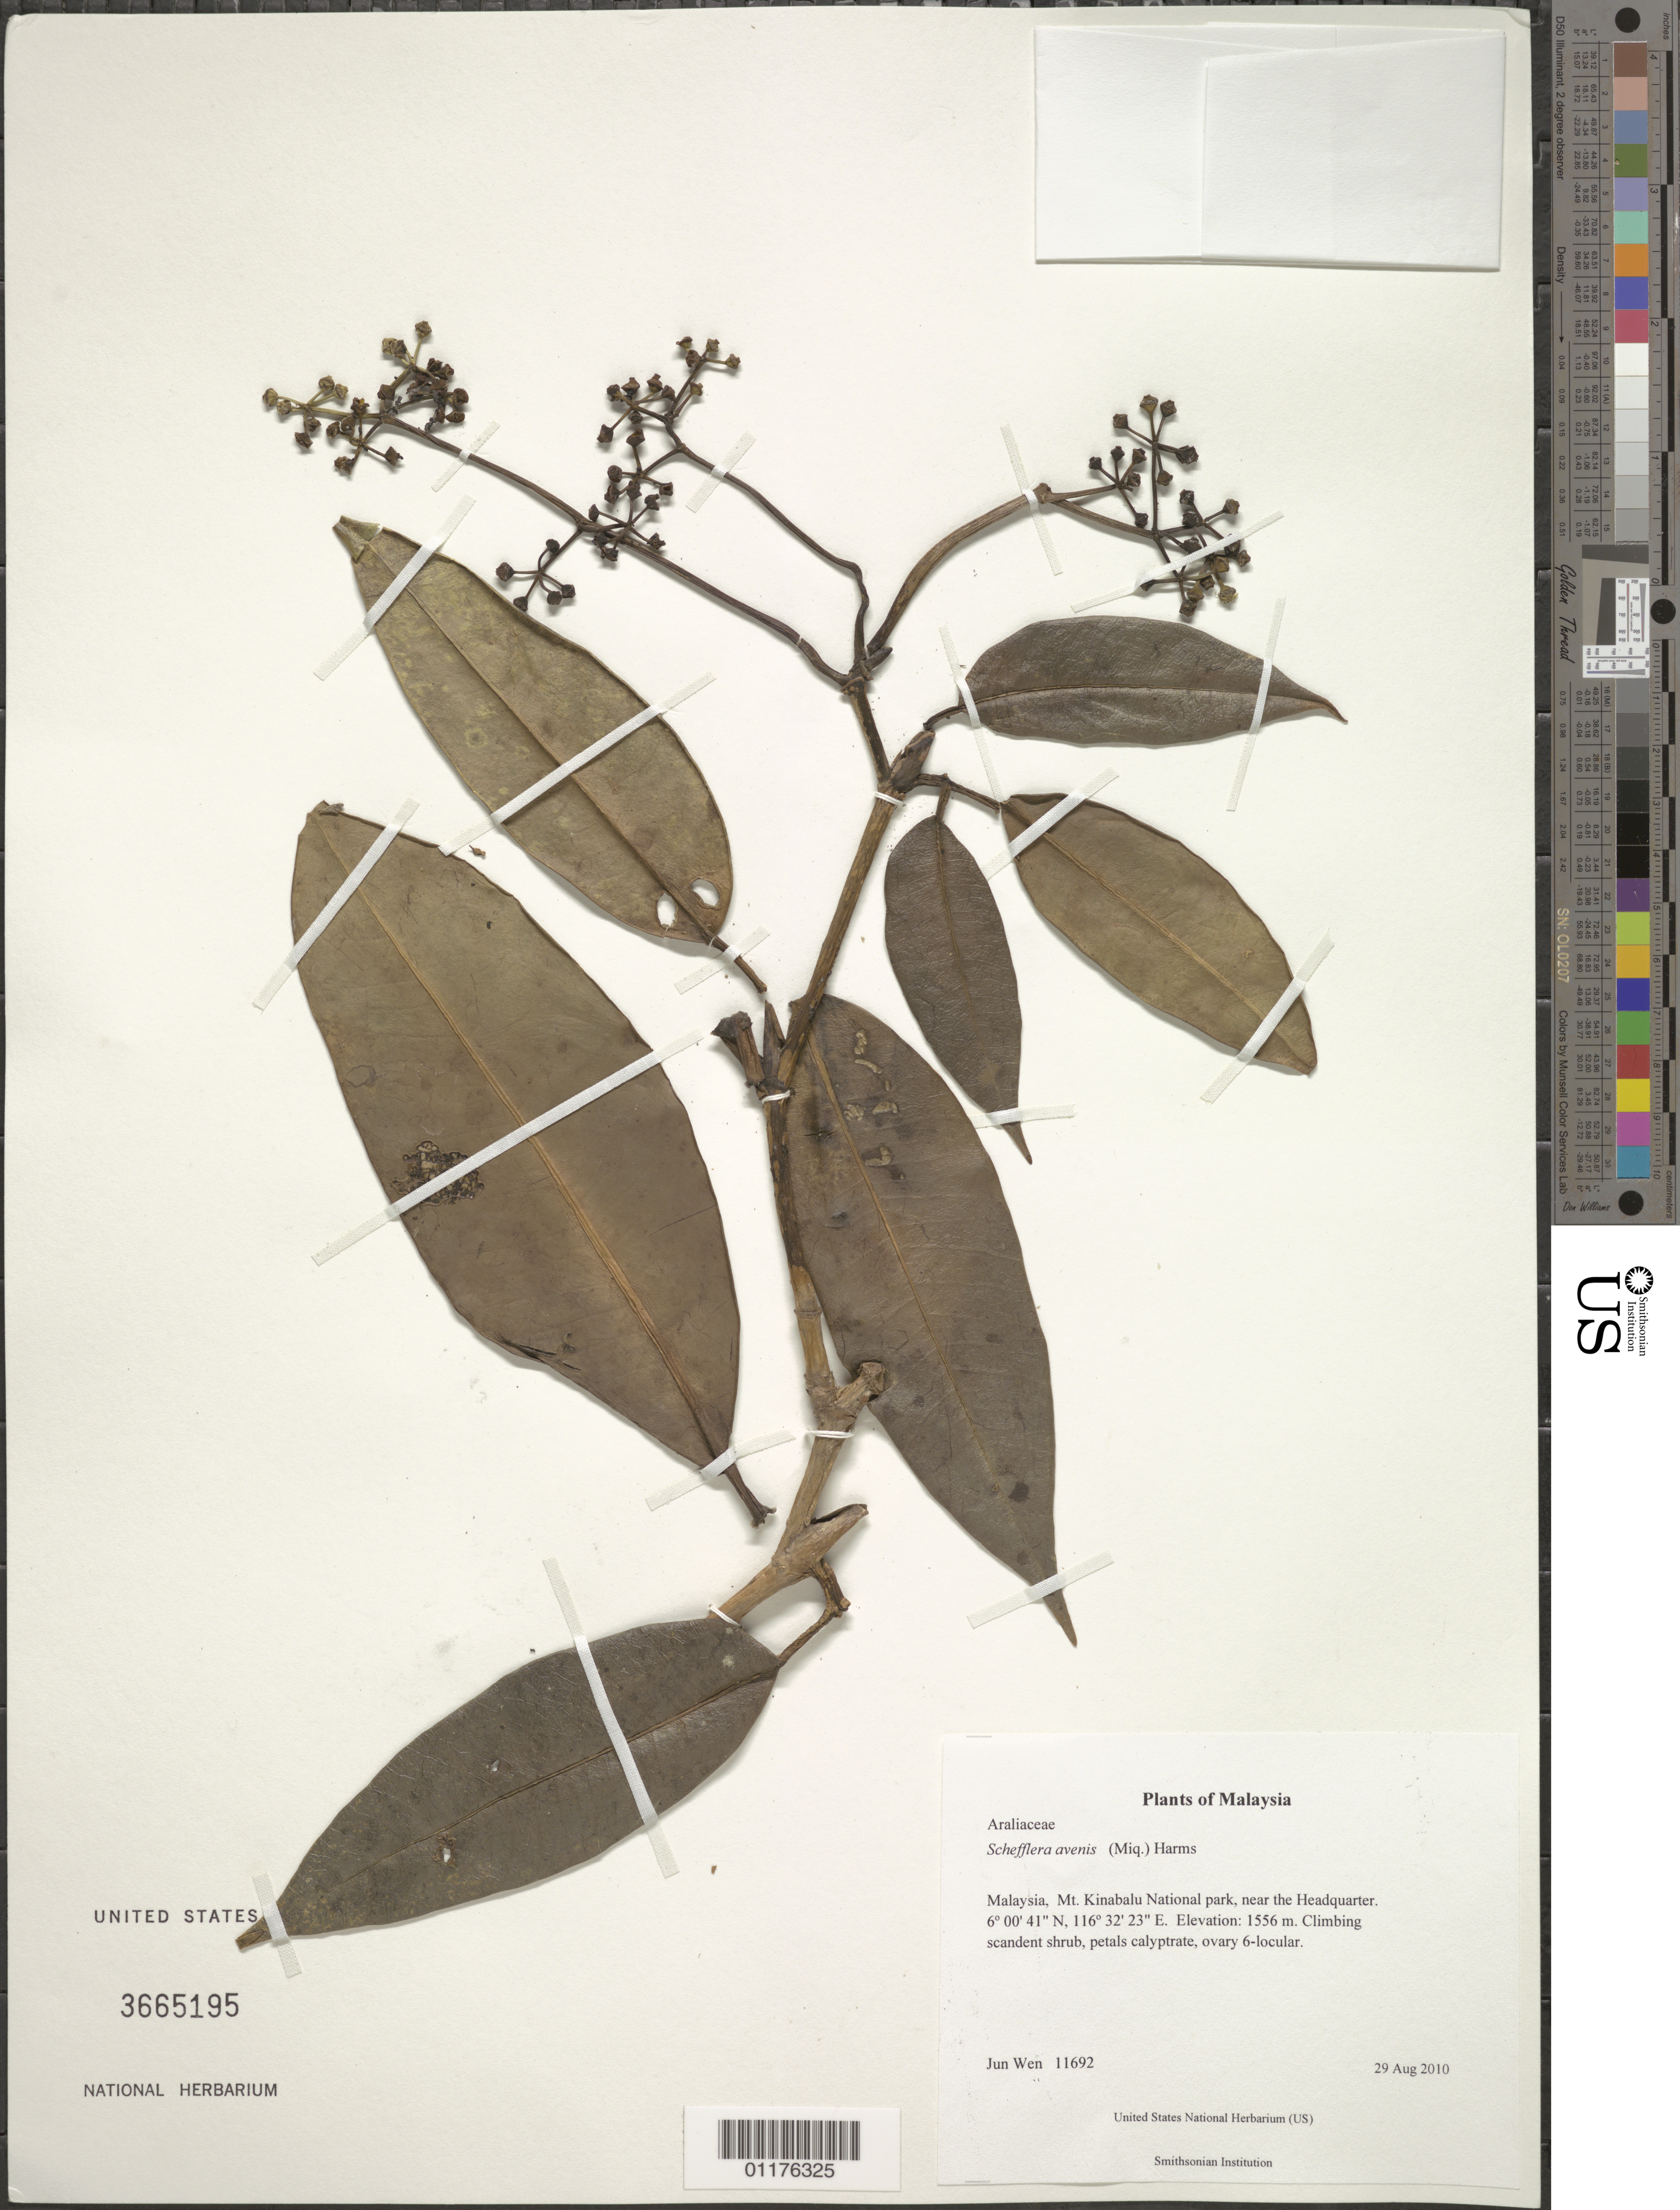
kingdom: Plantae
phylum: Tracheophyta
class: Magnoliopsida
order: Apiales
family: Araliaceae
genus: Heptapleurum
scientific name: Heptapleurum avene var. cinnameociliatum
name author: (Frodin & Puad) Puad et al.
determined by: Wagner, W. L., (BOT), Smithsonian Institution - National Museum of Natural History (UNITED STATES)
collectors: J. Wen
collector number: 11692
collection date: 2010-08-29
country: Malaysia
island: Borneo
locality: Mt. Kinabalu National park, near the Headquarter.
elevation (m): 1556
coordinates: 06 00.678 N, 116 32.389 E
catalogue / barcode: US 3665195